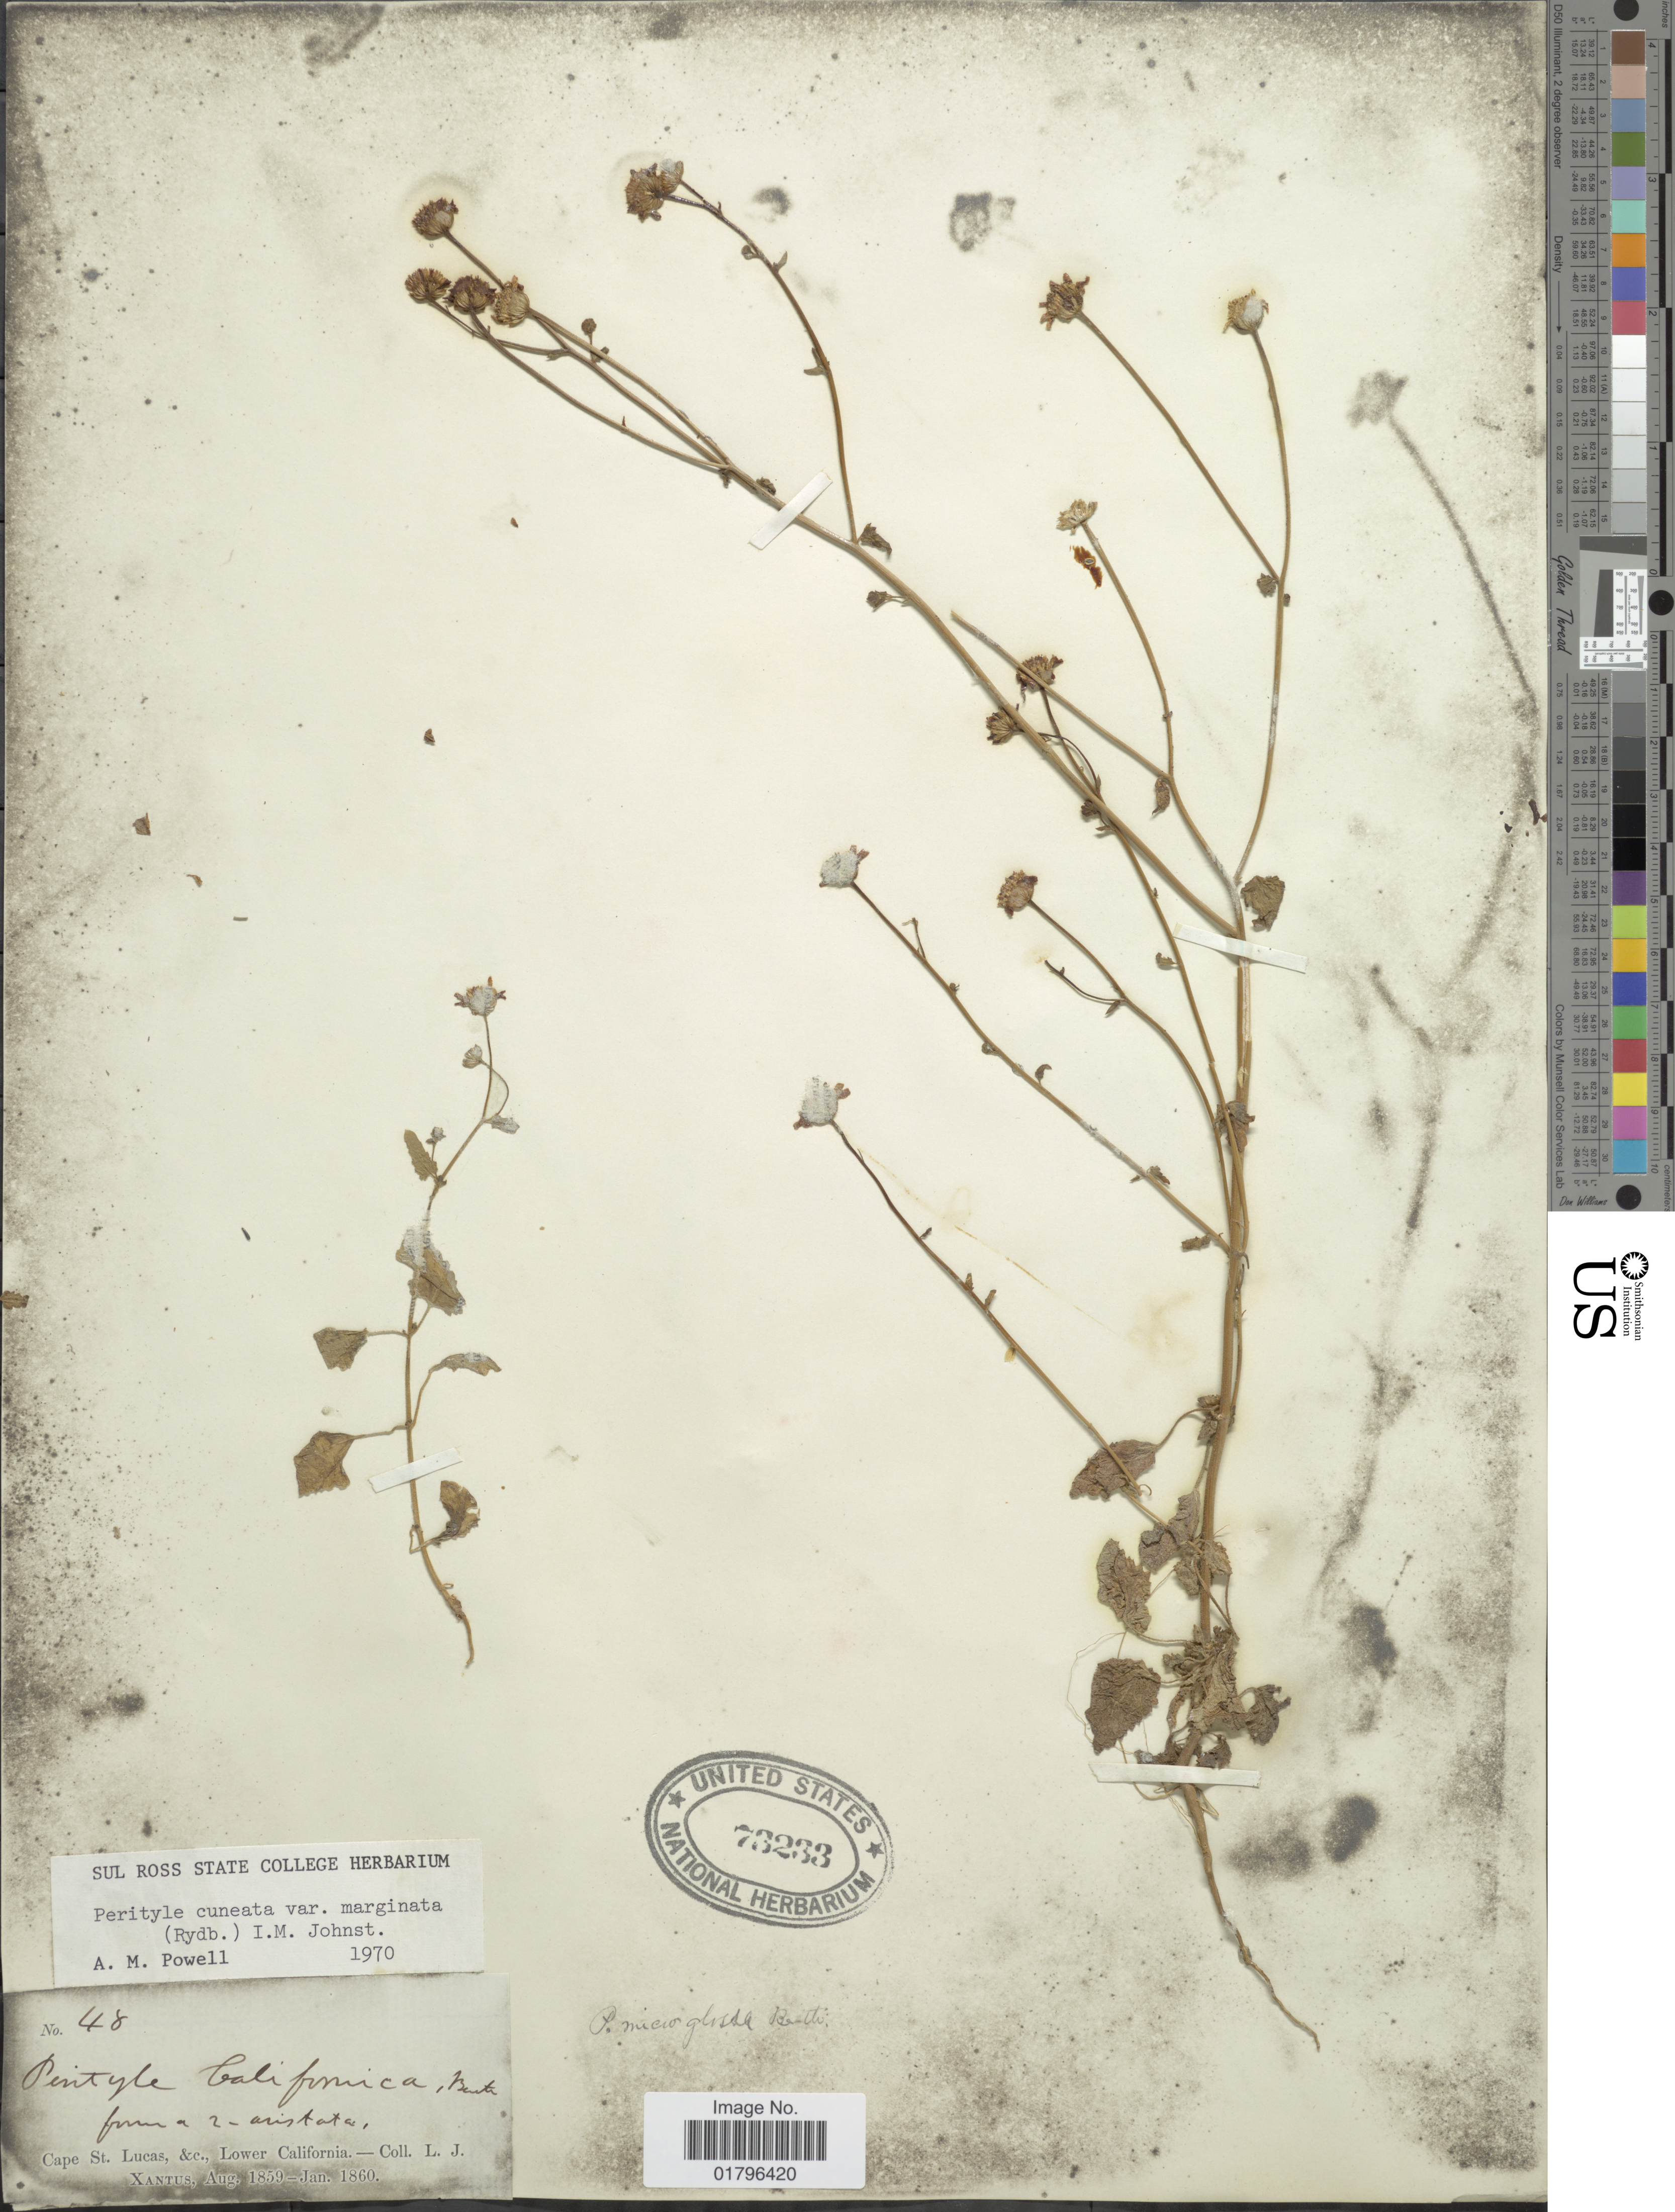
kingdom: Plantae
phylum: Tracheophyta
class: Magnoliopsida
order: Asterales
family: Asteraceae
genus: Perityle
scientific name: Perityle cuneata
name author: Brandegee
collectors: L. J. Xantus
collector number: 48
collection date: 1859-08/1860-01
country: Mexico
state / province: Baja California Sur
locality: Cape St. Lucas, &c., Lower California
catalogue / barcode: US 73233